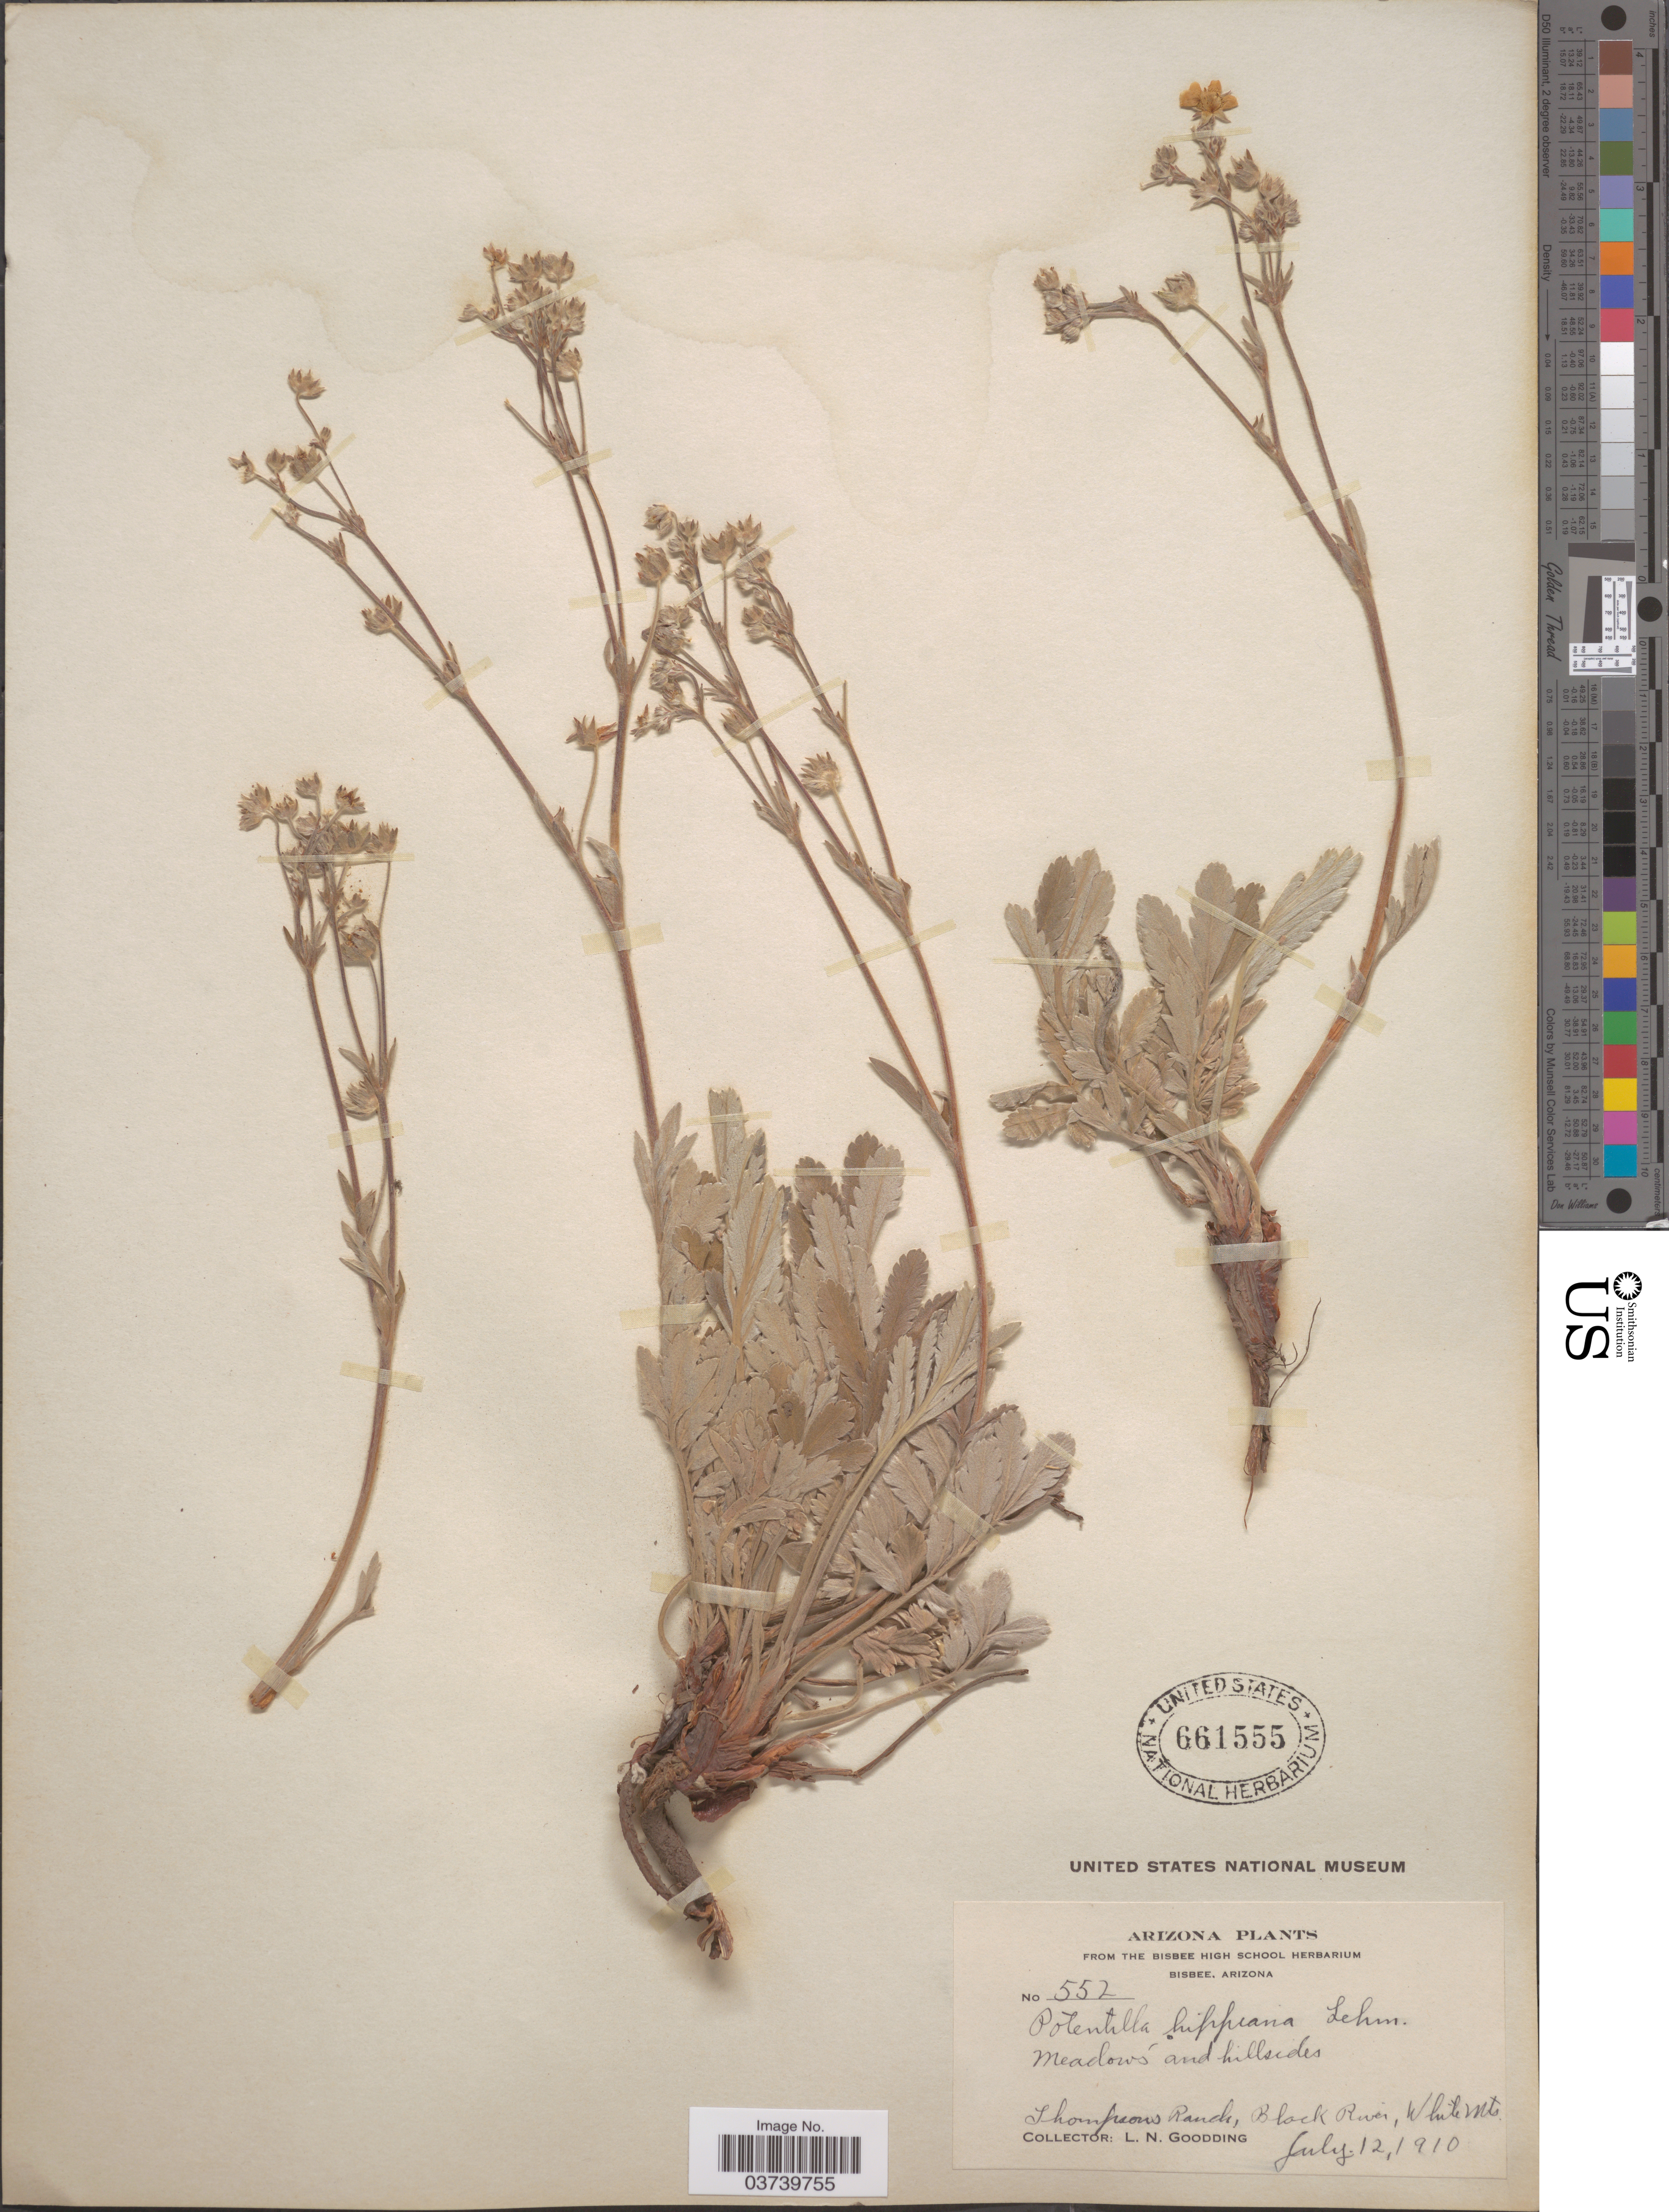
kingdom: Plantae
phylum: Tracheophyta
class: Magnoliopsida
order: Rosales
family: Rosaceae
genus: Potentilla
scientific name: Potentilla hippiana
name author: Lehm.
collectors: L. N. Goodding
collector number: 552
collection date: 1910-07-12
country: United States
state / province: Arizona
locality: Meadows and hillsides. Thompsons Ranch, Black River, White Mts.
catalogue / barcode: US 661555